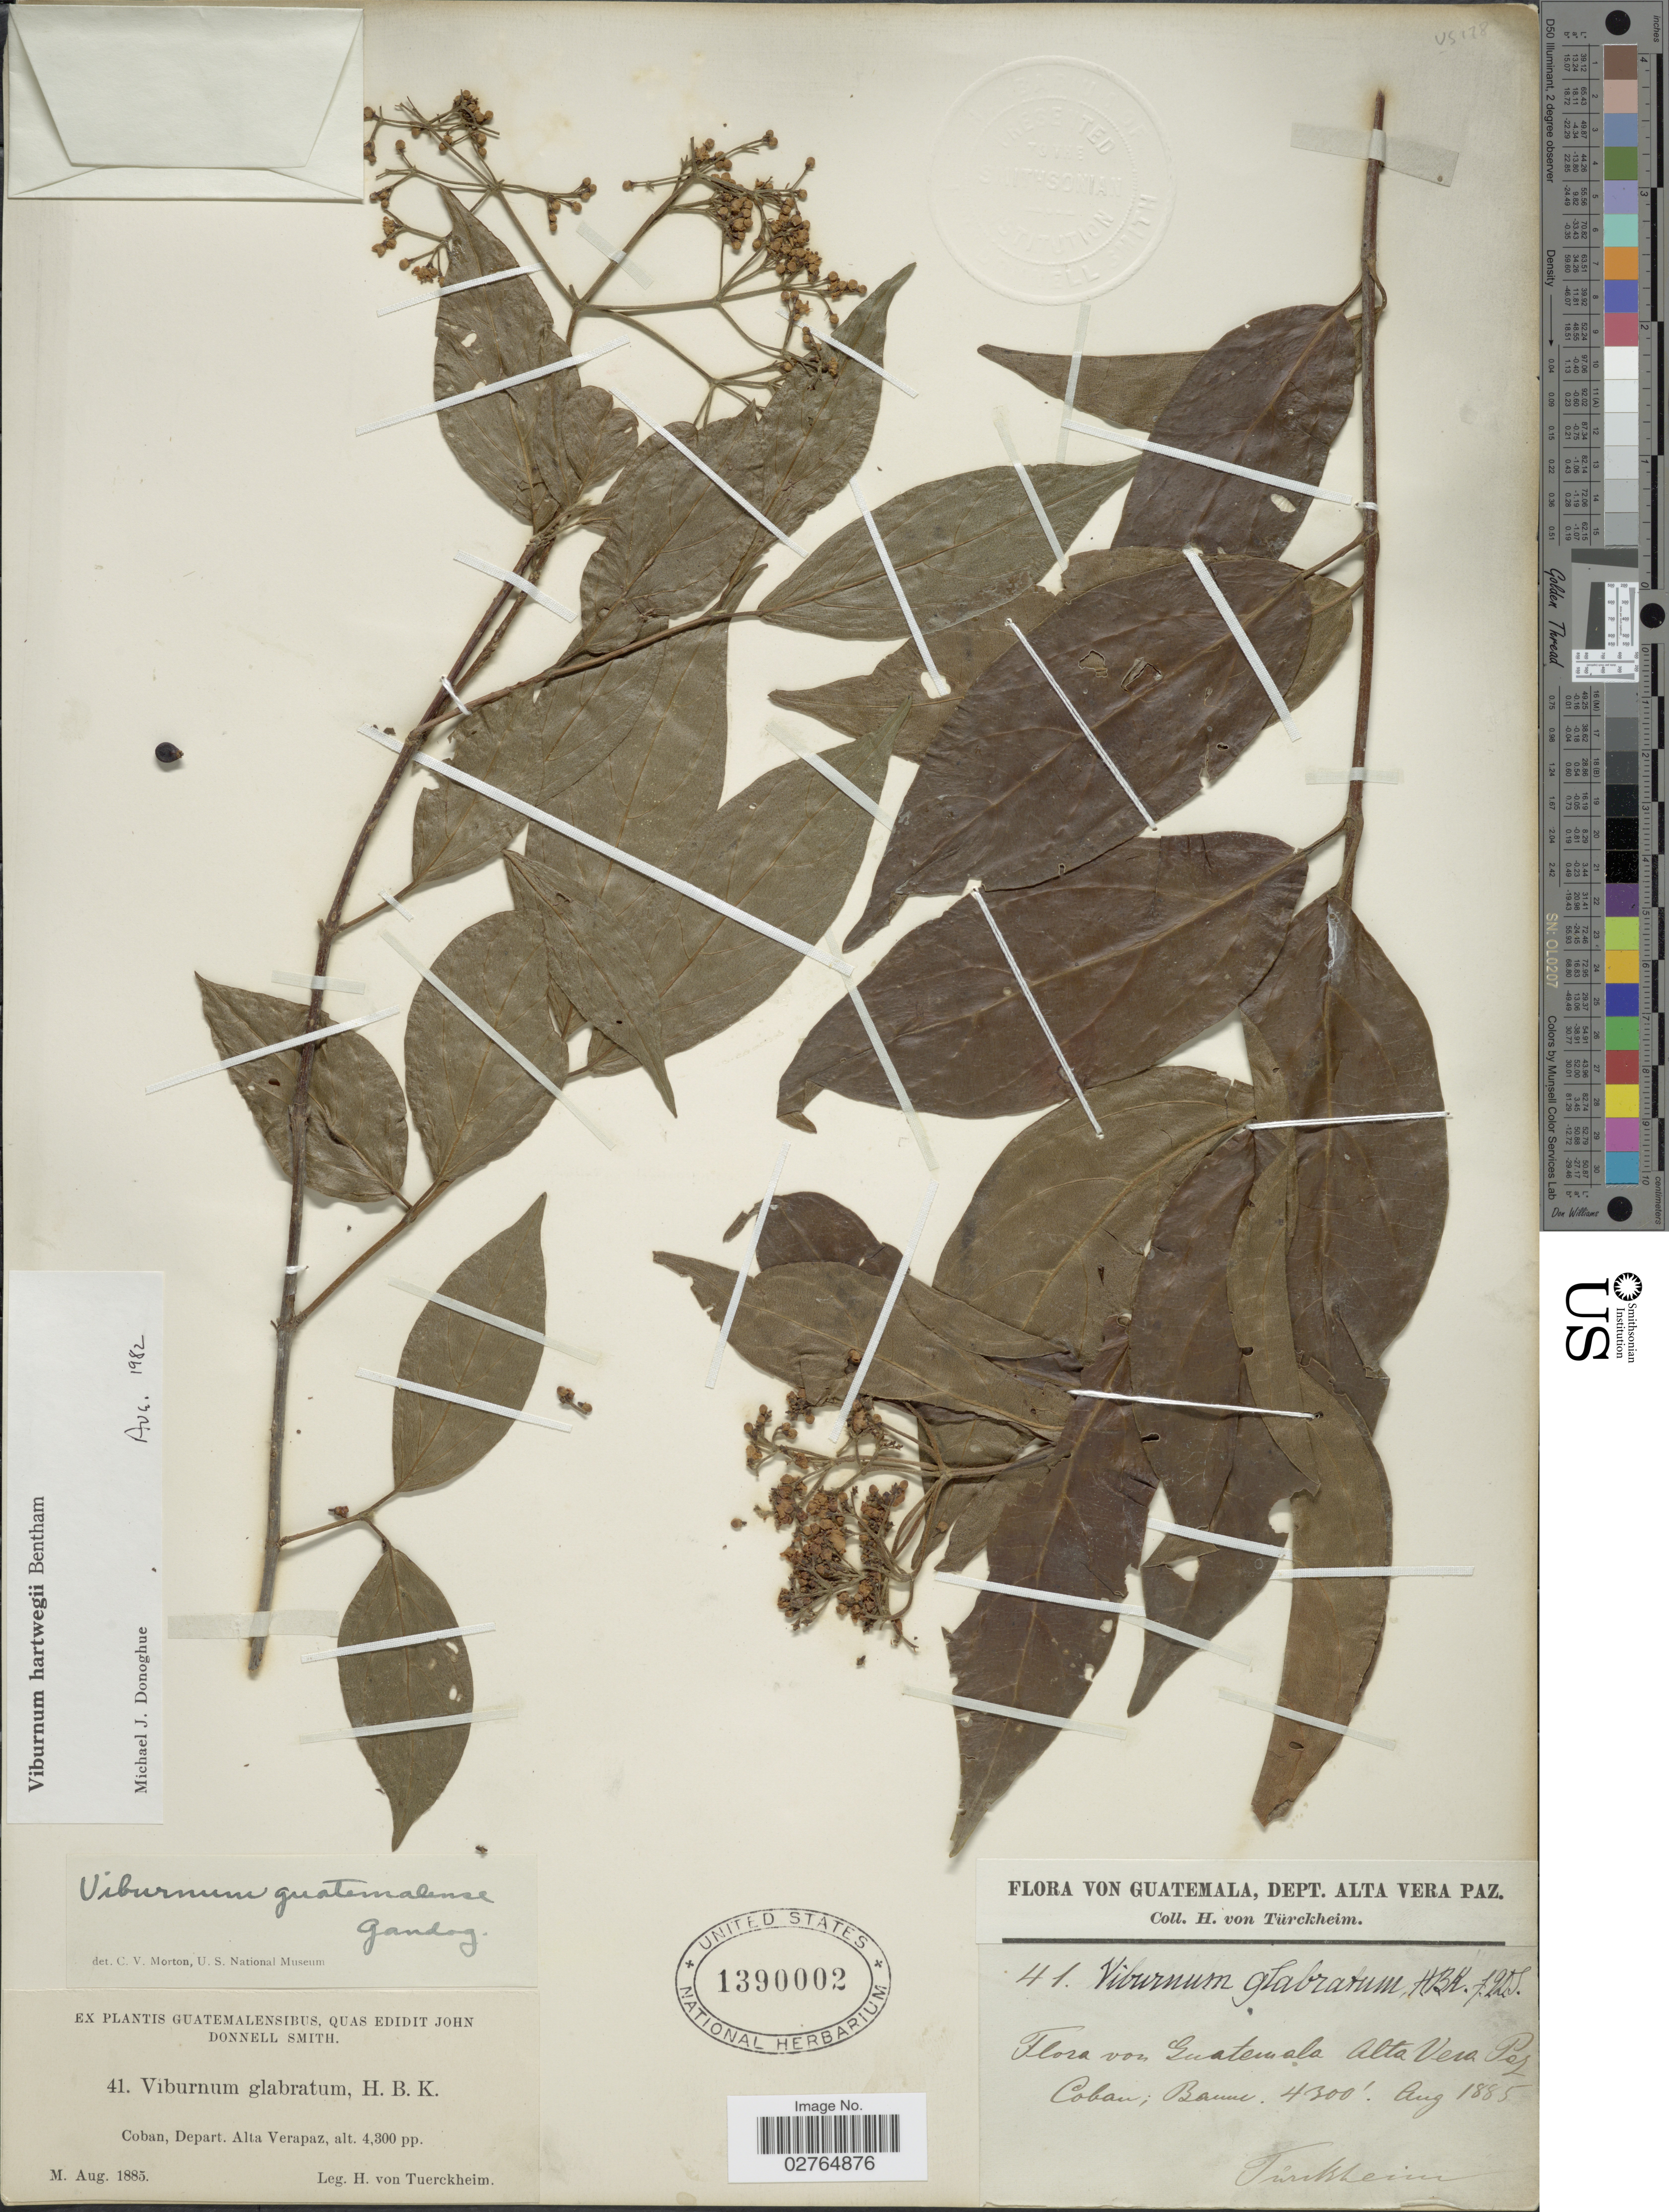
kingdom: Plantae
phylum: Tracheophyta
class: Magnoliopsida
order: Dipsacales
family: Viburnaceae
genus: Viburnum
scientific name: Viburnum hartwegii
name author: Benth.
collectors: H. von Türckheim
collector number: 41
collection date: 1885-08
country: Guatemala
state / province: Alta Verapaz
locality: Cobán, baum [tree]. Depart. Alta Verapaz.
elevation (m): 1311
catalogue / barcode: US 1390002